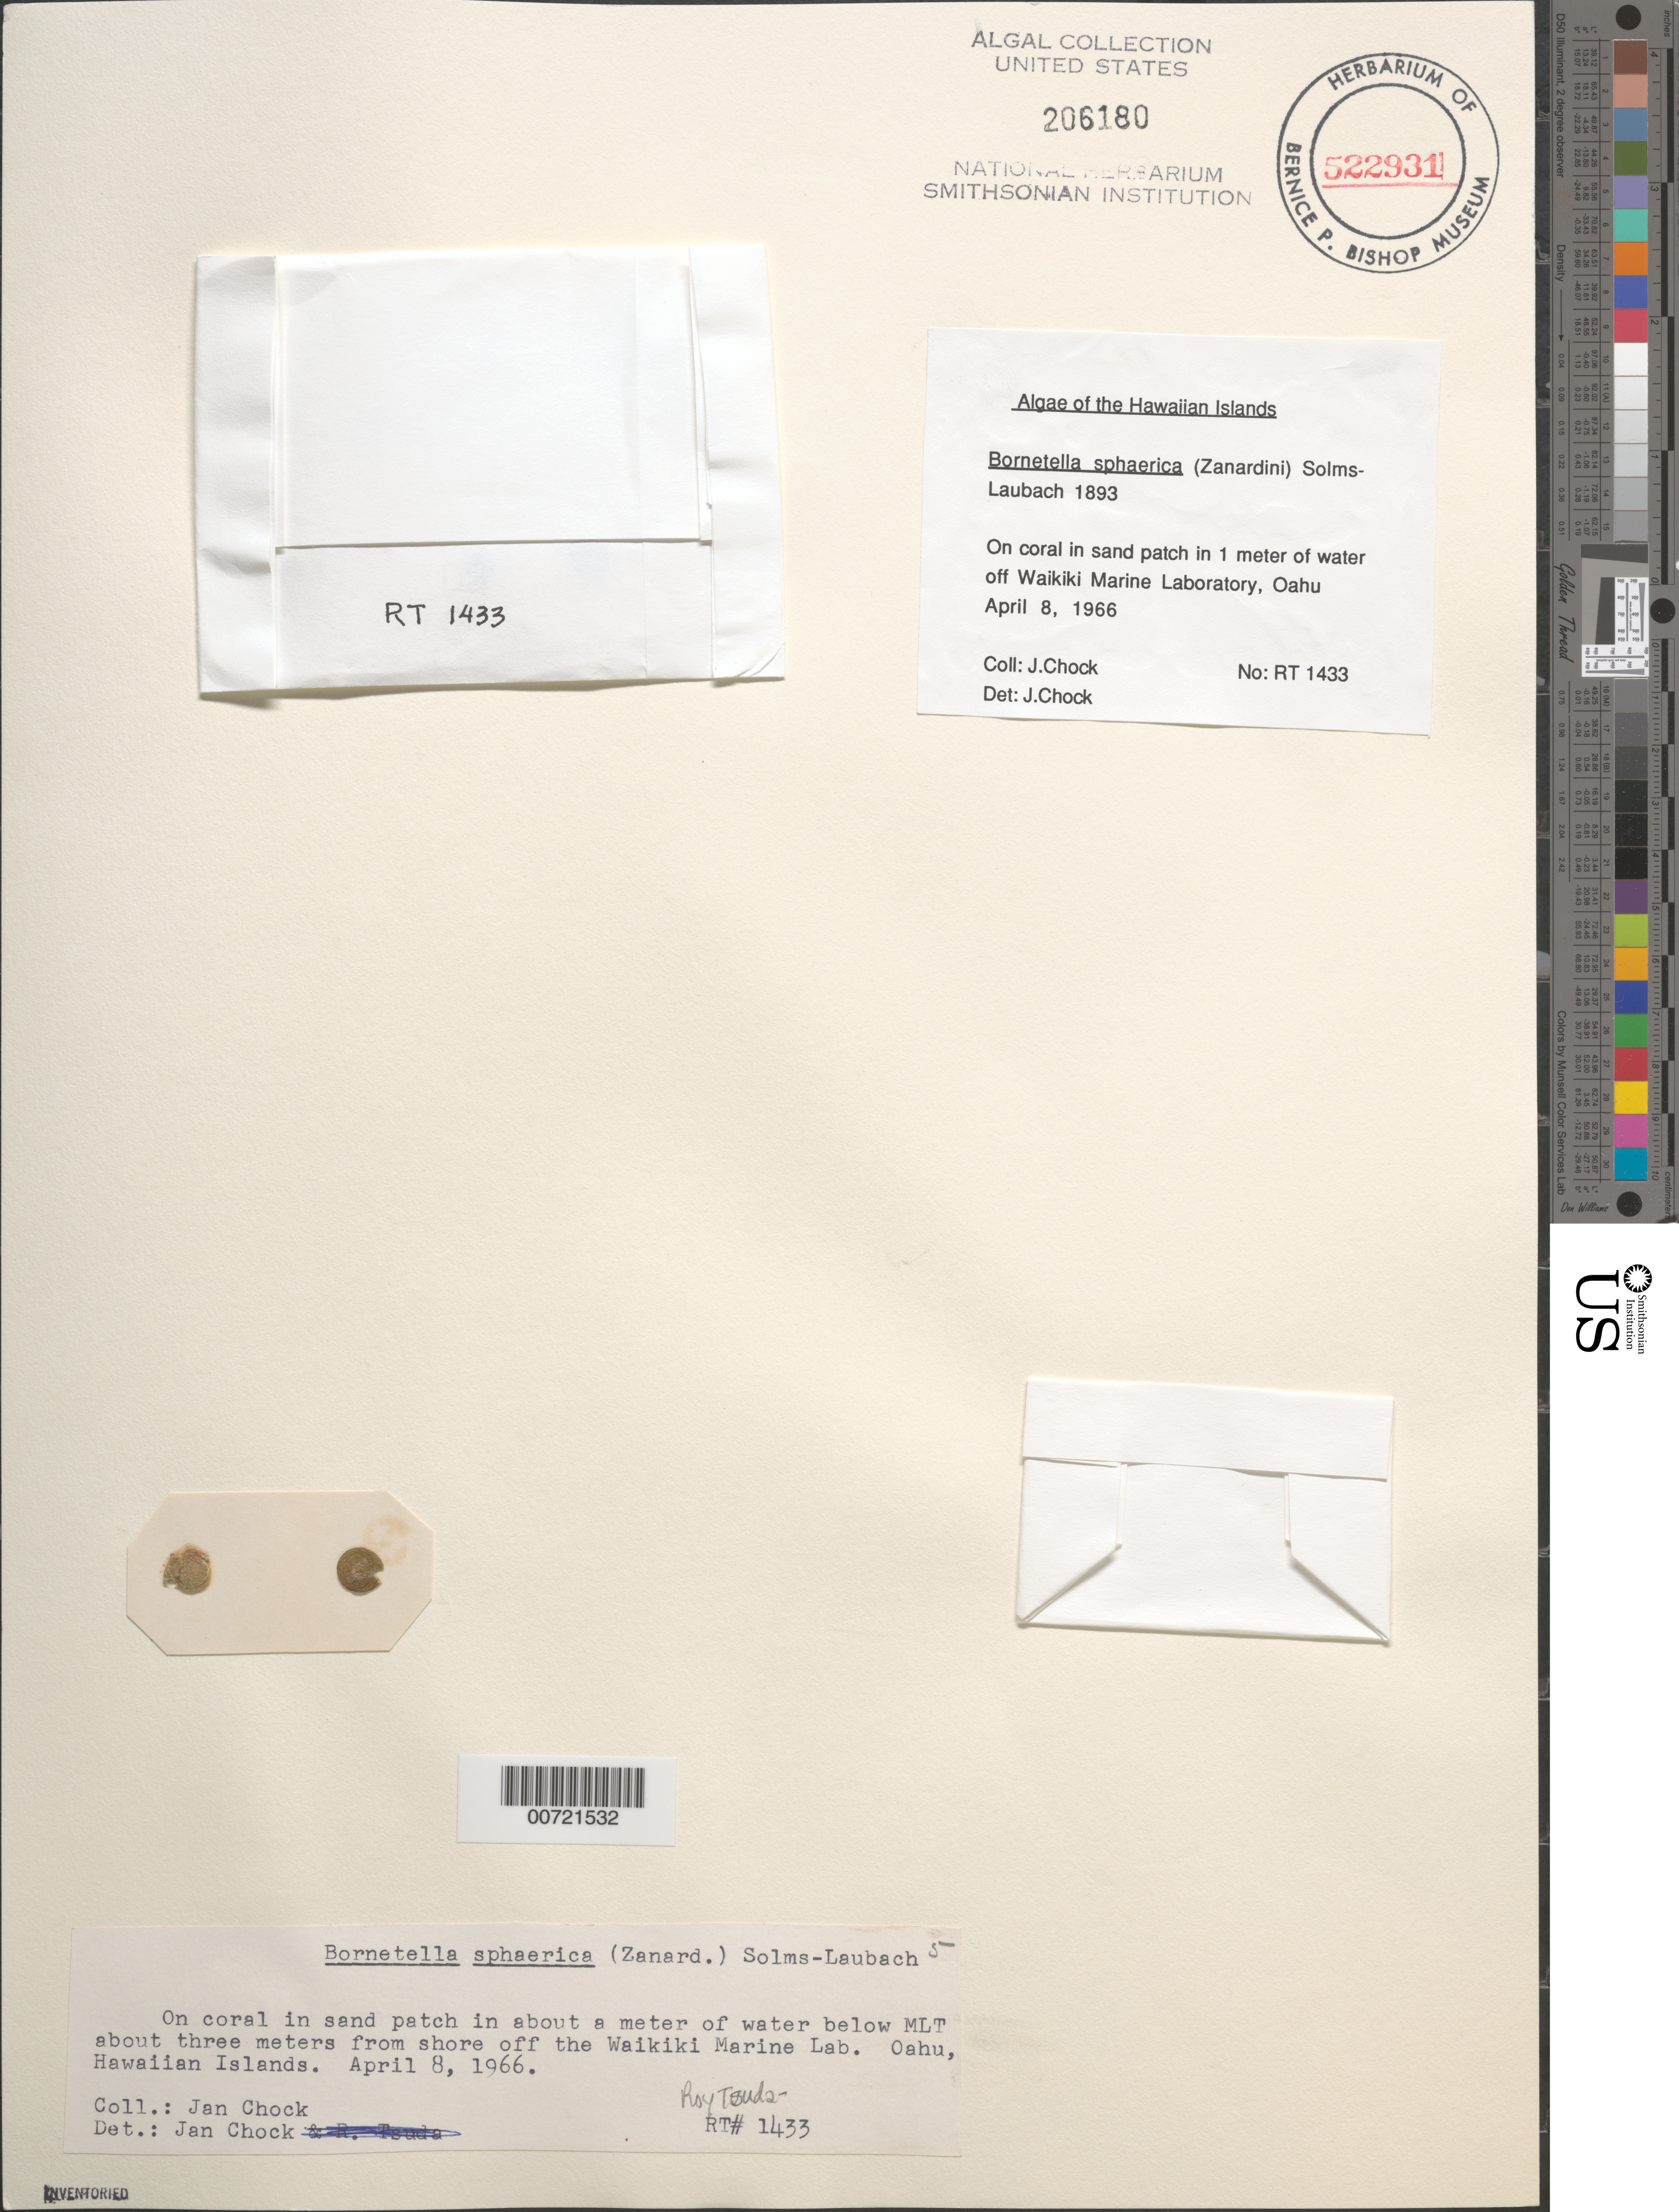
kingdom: Plantae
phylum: Chlorophyta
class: Ulvophyceae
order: Dasycladales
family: Dasycladaceae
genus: Bornetella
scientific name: Bornetella sphaerica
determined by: Chock, J.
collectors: J. Chock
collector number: RT 1433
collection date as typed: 08 Apr 1966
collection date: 1966-04-08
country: United States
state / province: Hawaii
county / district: Honolulu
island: Oahu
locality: Waikiki Marine Laboratory, offshore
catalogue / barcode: US 206180